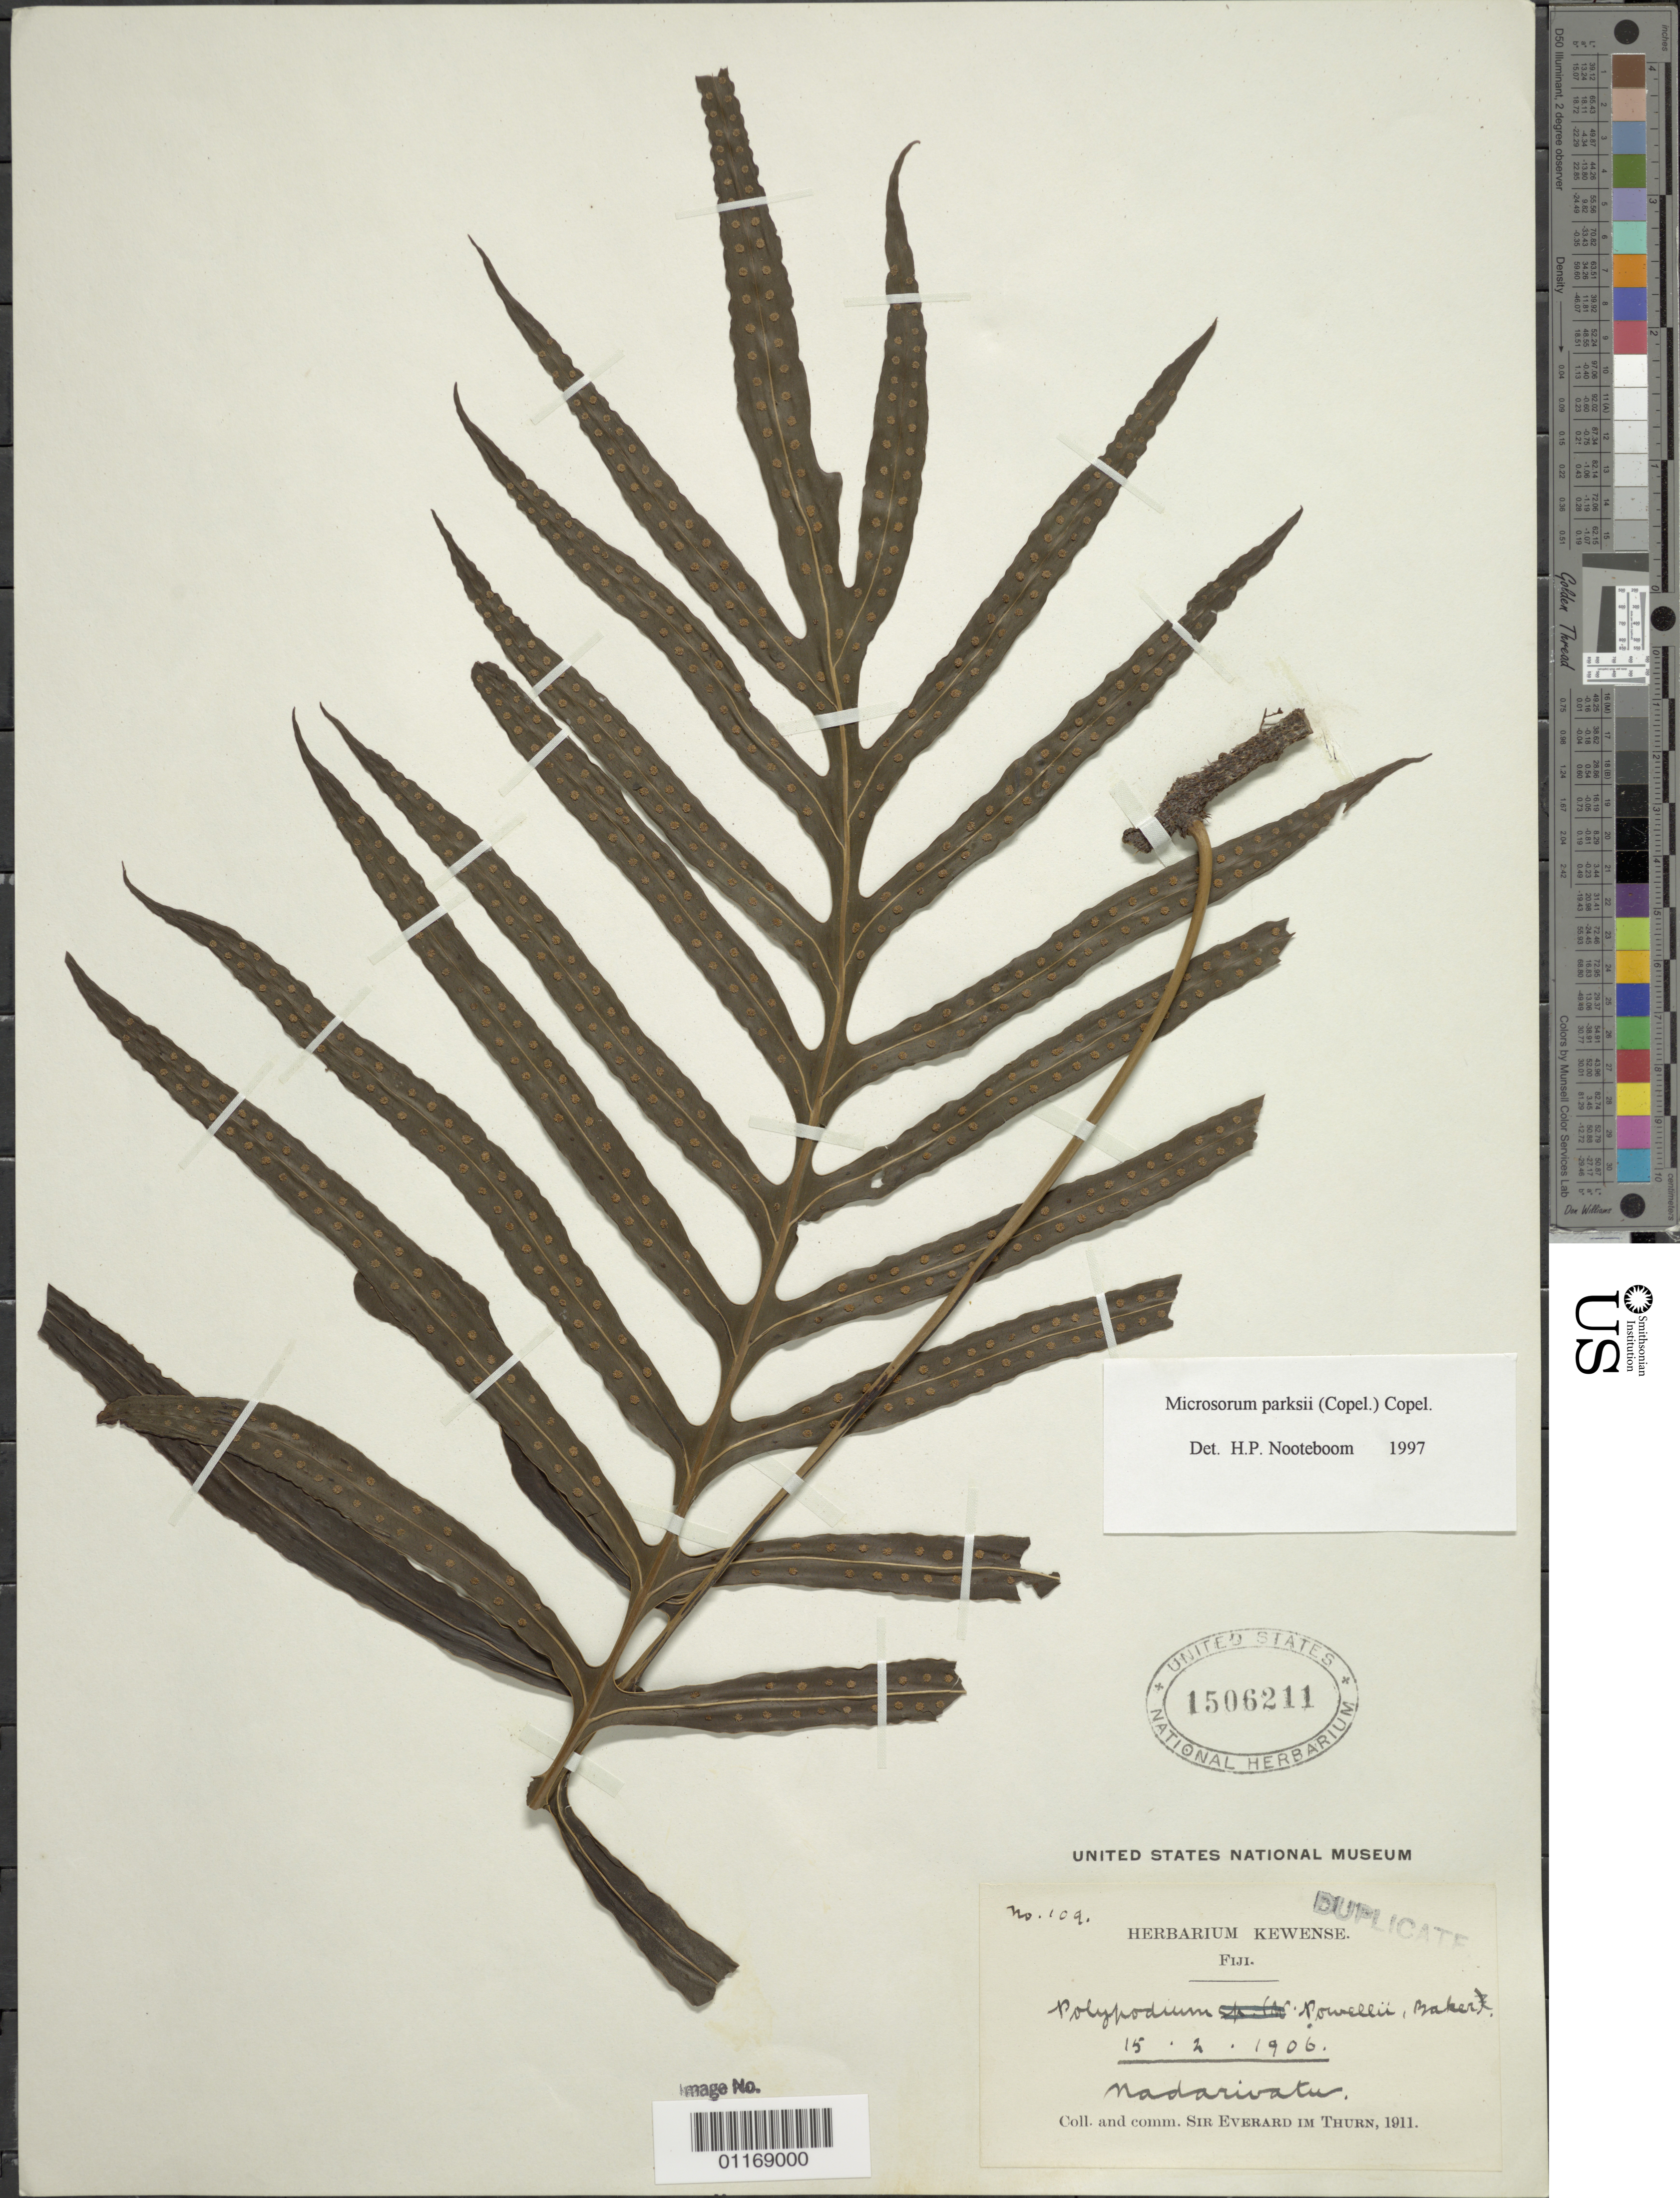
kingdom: Plantae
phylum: Tracheophyta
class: Polypodiopsida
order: Polypodiales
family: Polypodiaceae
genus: Microsorum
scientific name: Microsorum parksii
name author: (Copel.) Copel.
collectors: E. F. im Thurn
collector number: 109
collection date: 1906-02-15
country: Fiji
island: Viti Levu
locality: Nadarivatu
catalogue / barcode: US 1506211